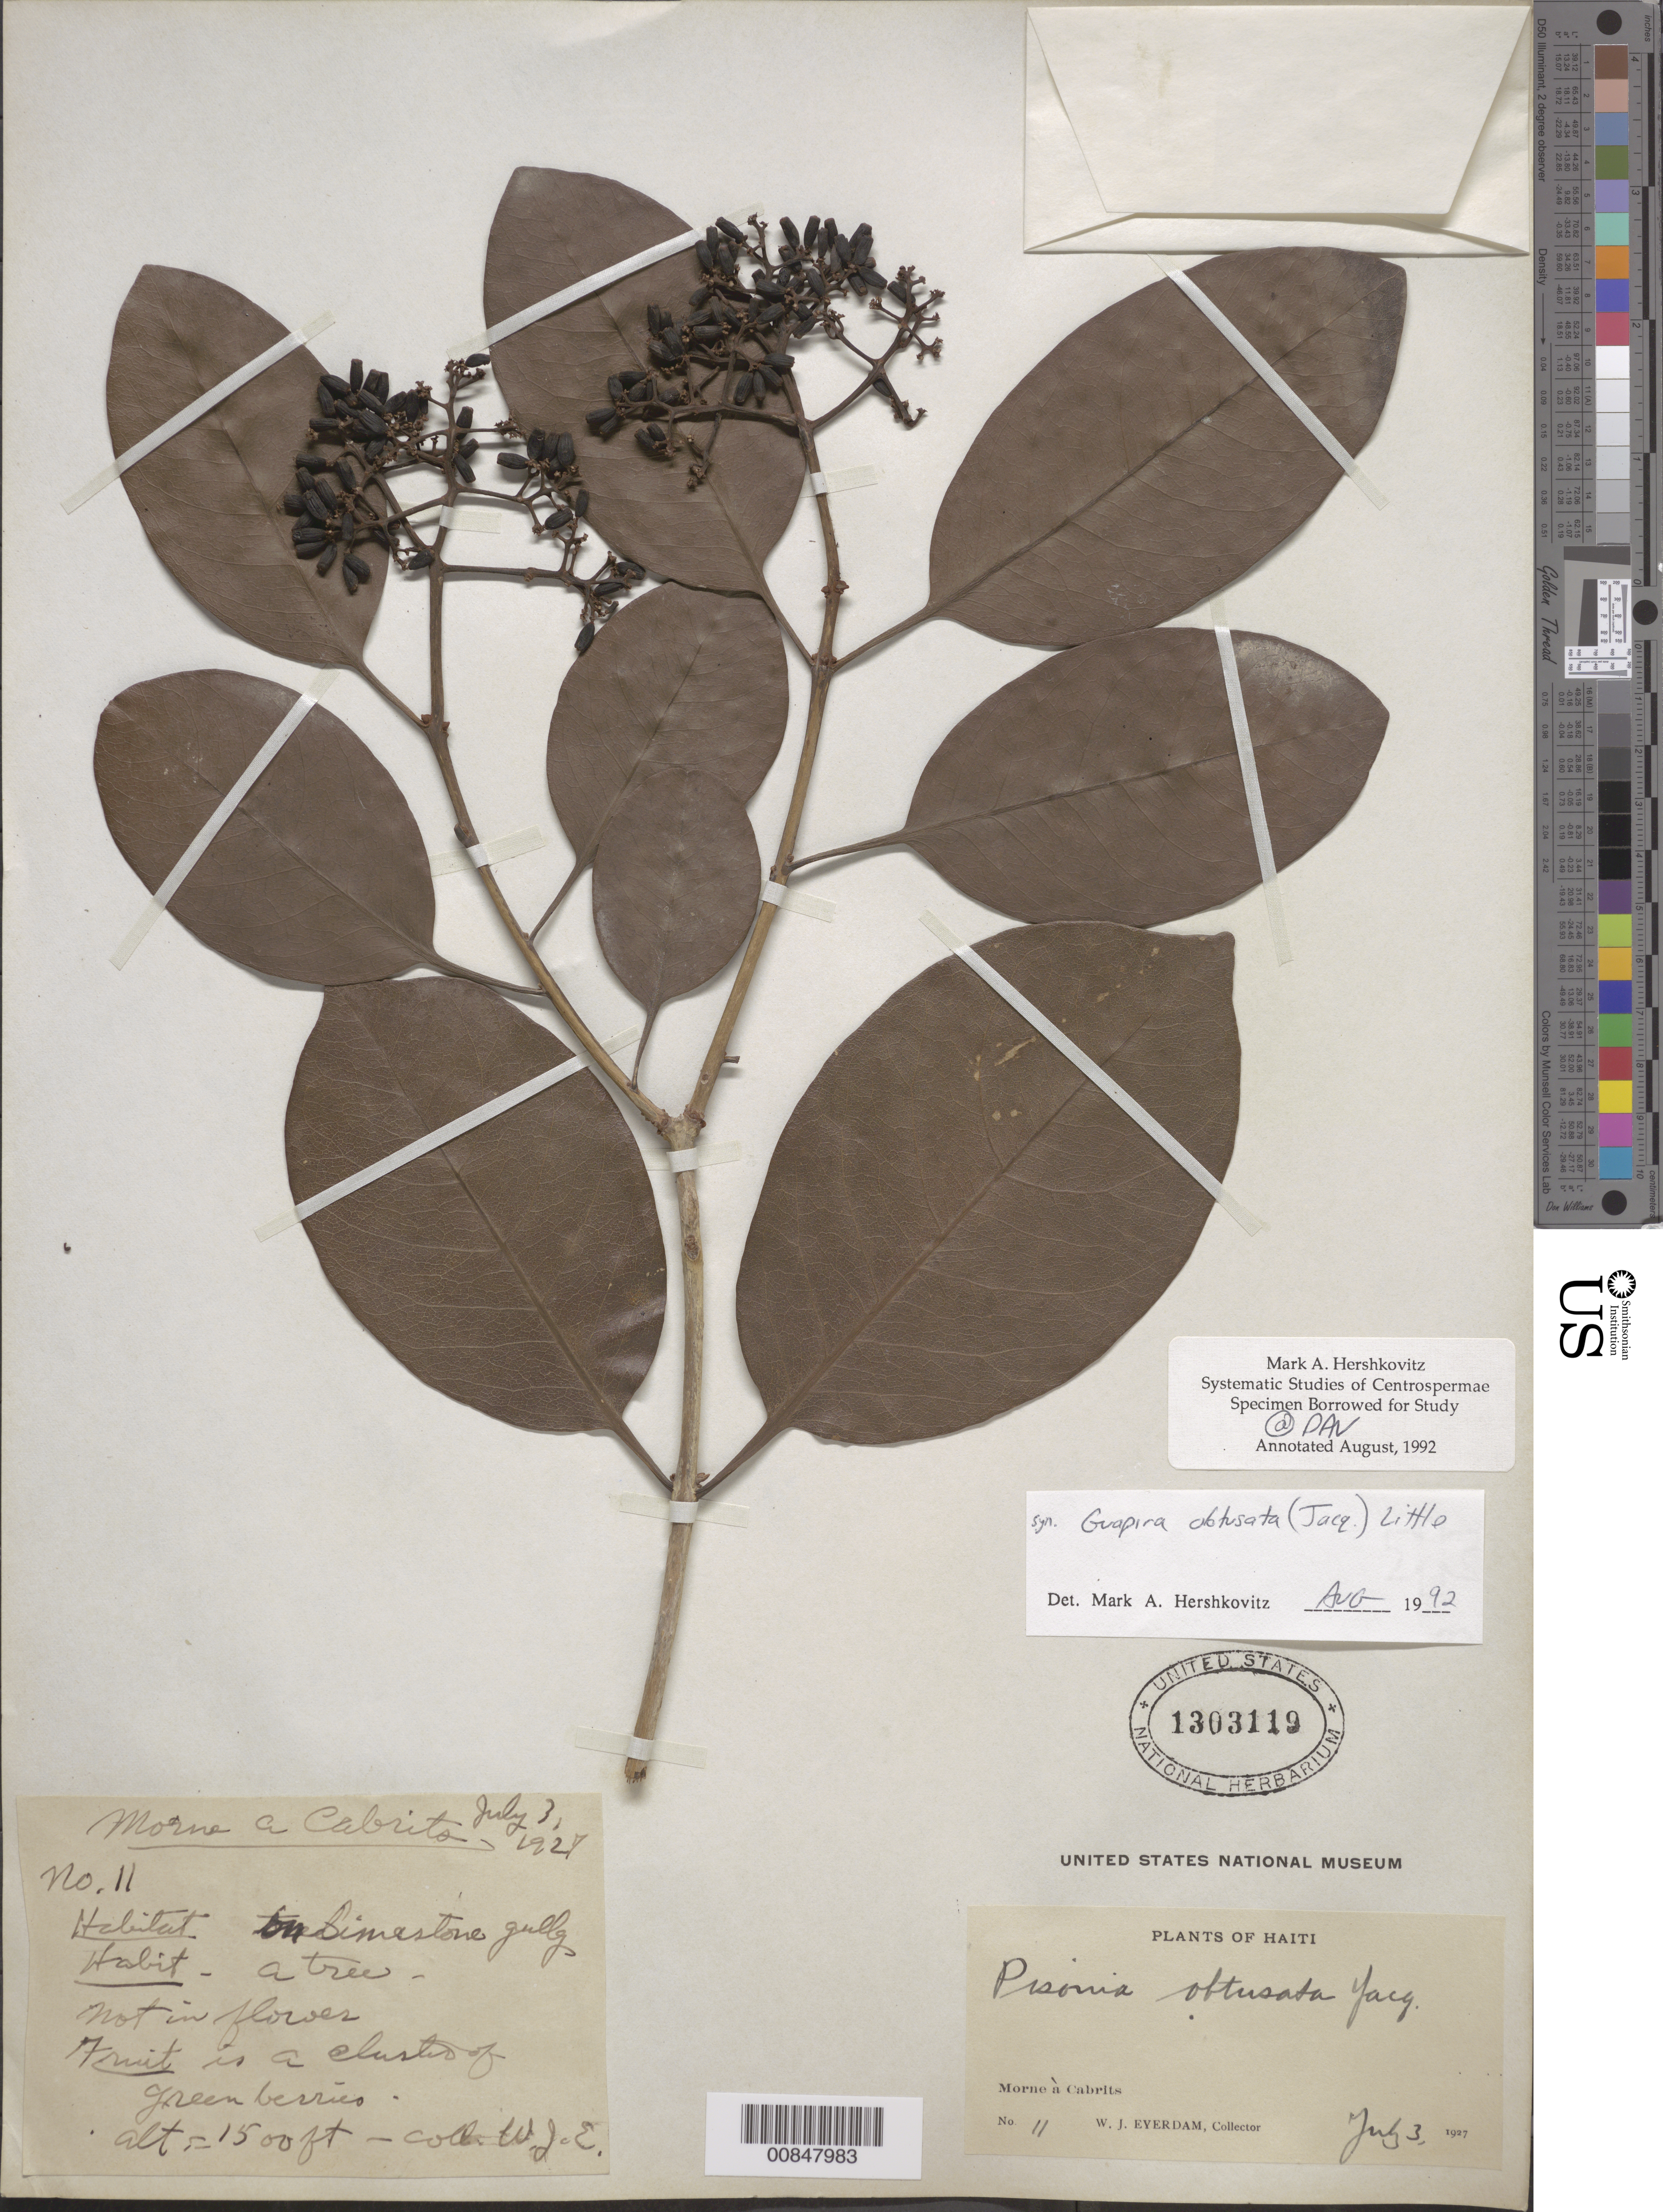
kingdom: Plantae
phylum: Tracheophyta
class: Magnoliopsida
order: Caryophyllales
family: Nyctaginaceae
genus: Guapira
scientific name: Guapira obtusata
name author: (Jacq.) Little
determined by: Hershkovitz, M. A.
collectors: W. J. Eyerdam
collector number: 11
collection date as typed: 03 Jul 1927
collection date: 1927-07-03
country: Haiti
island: Hispaniola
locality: Morne à Cabrits.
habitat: On limestone gully.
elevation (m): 457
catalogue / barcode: US 1303119